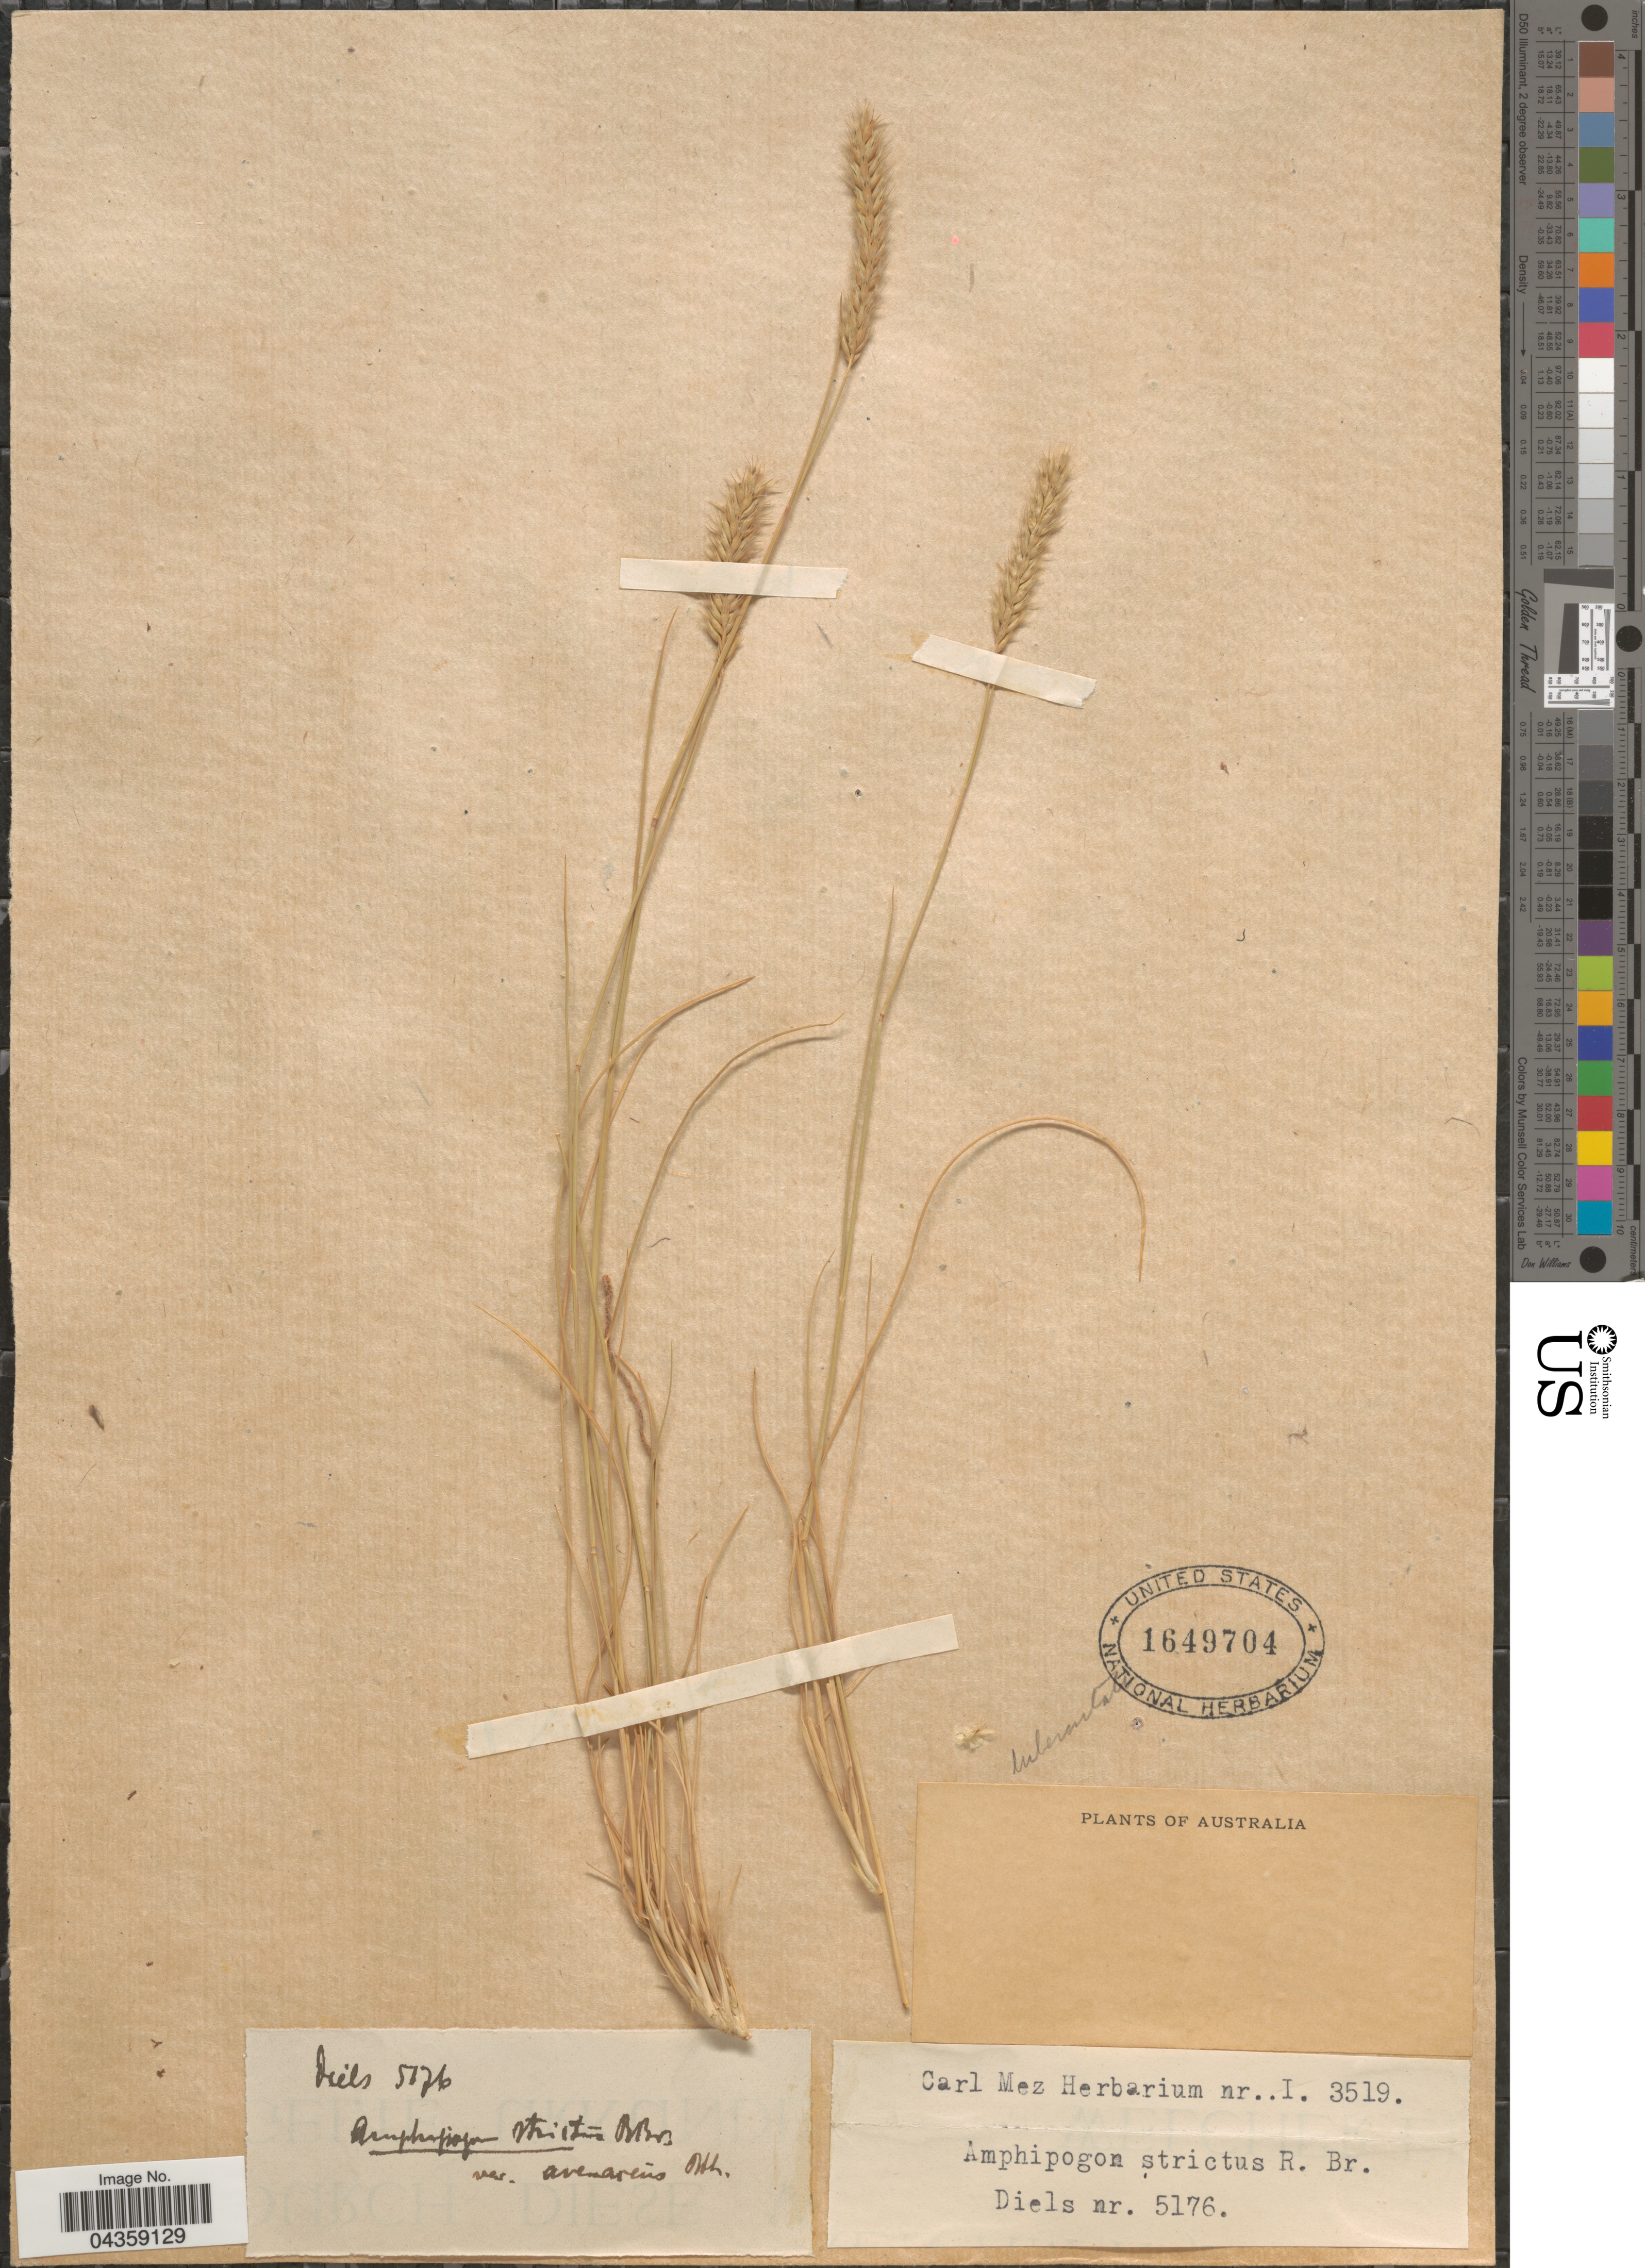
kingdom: Plantae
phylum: Tracheophyta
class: Liliopsida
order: Poales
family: Poaceae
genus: Amphipogon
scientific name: Amphipogon caricinus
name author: F. Muell.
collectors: Diels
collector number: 5176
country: Australia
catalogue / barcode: US 1649704